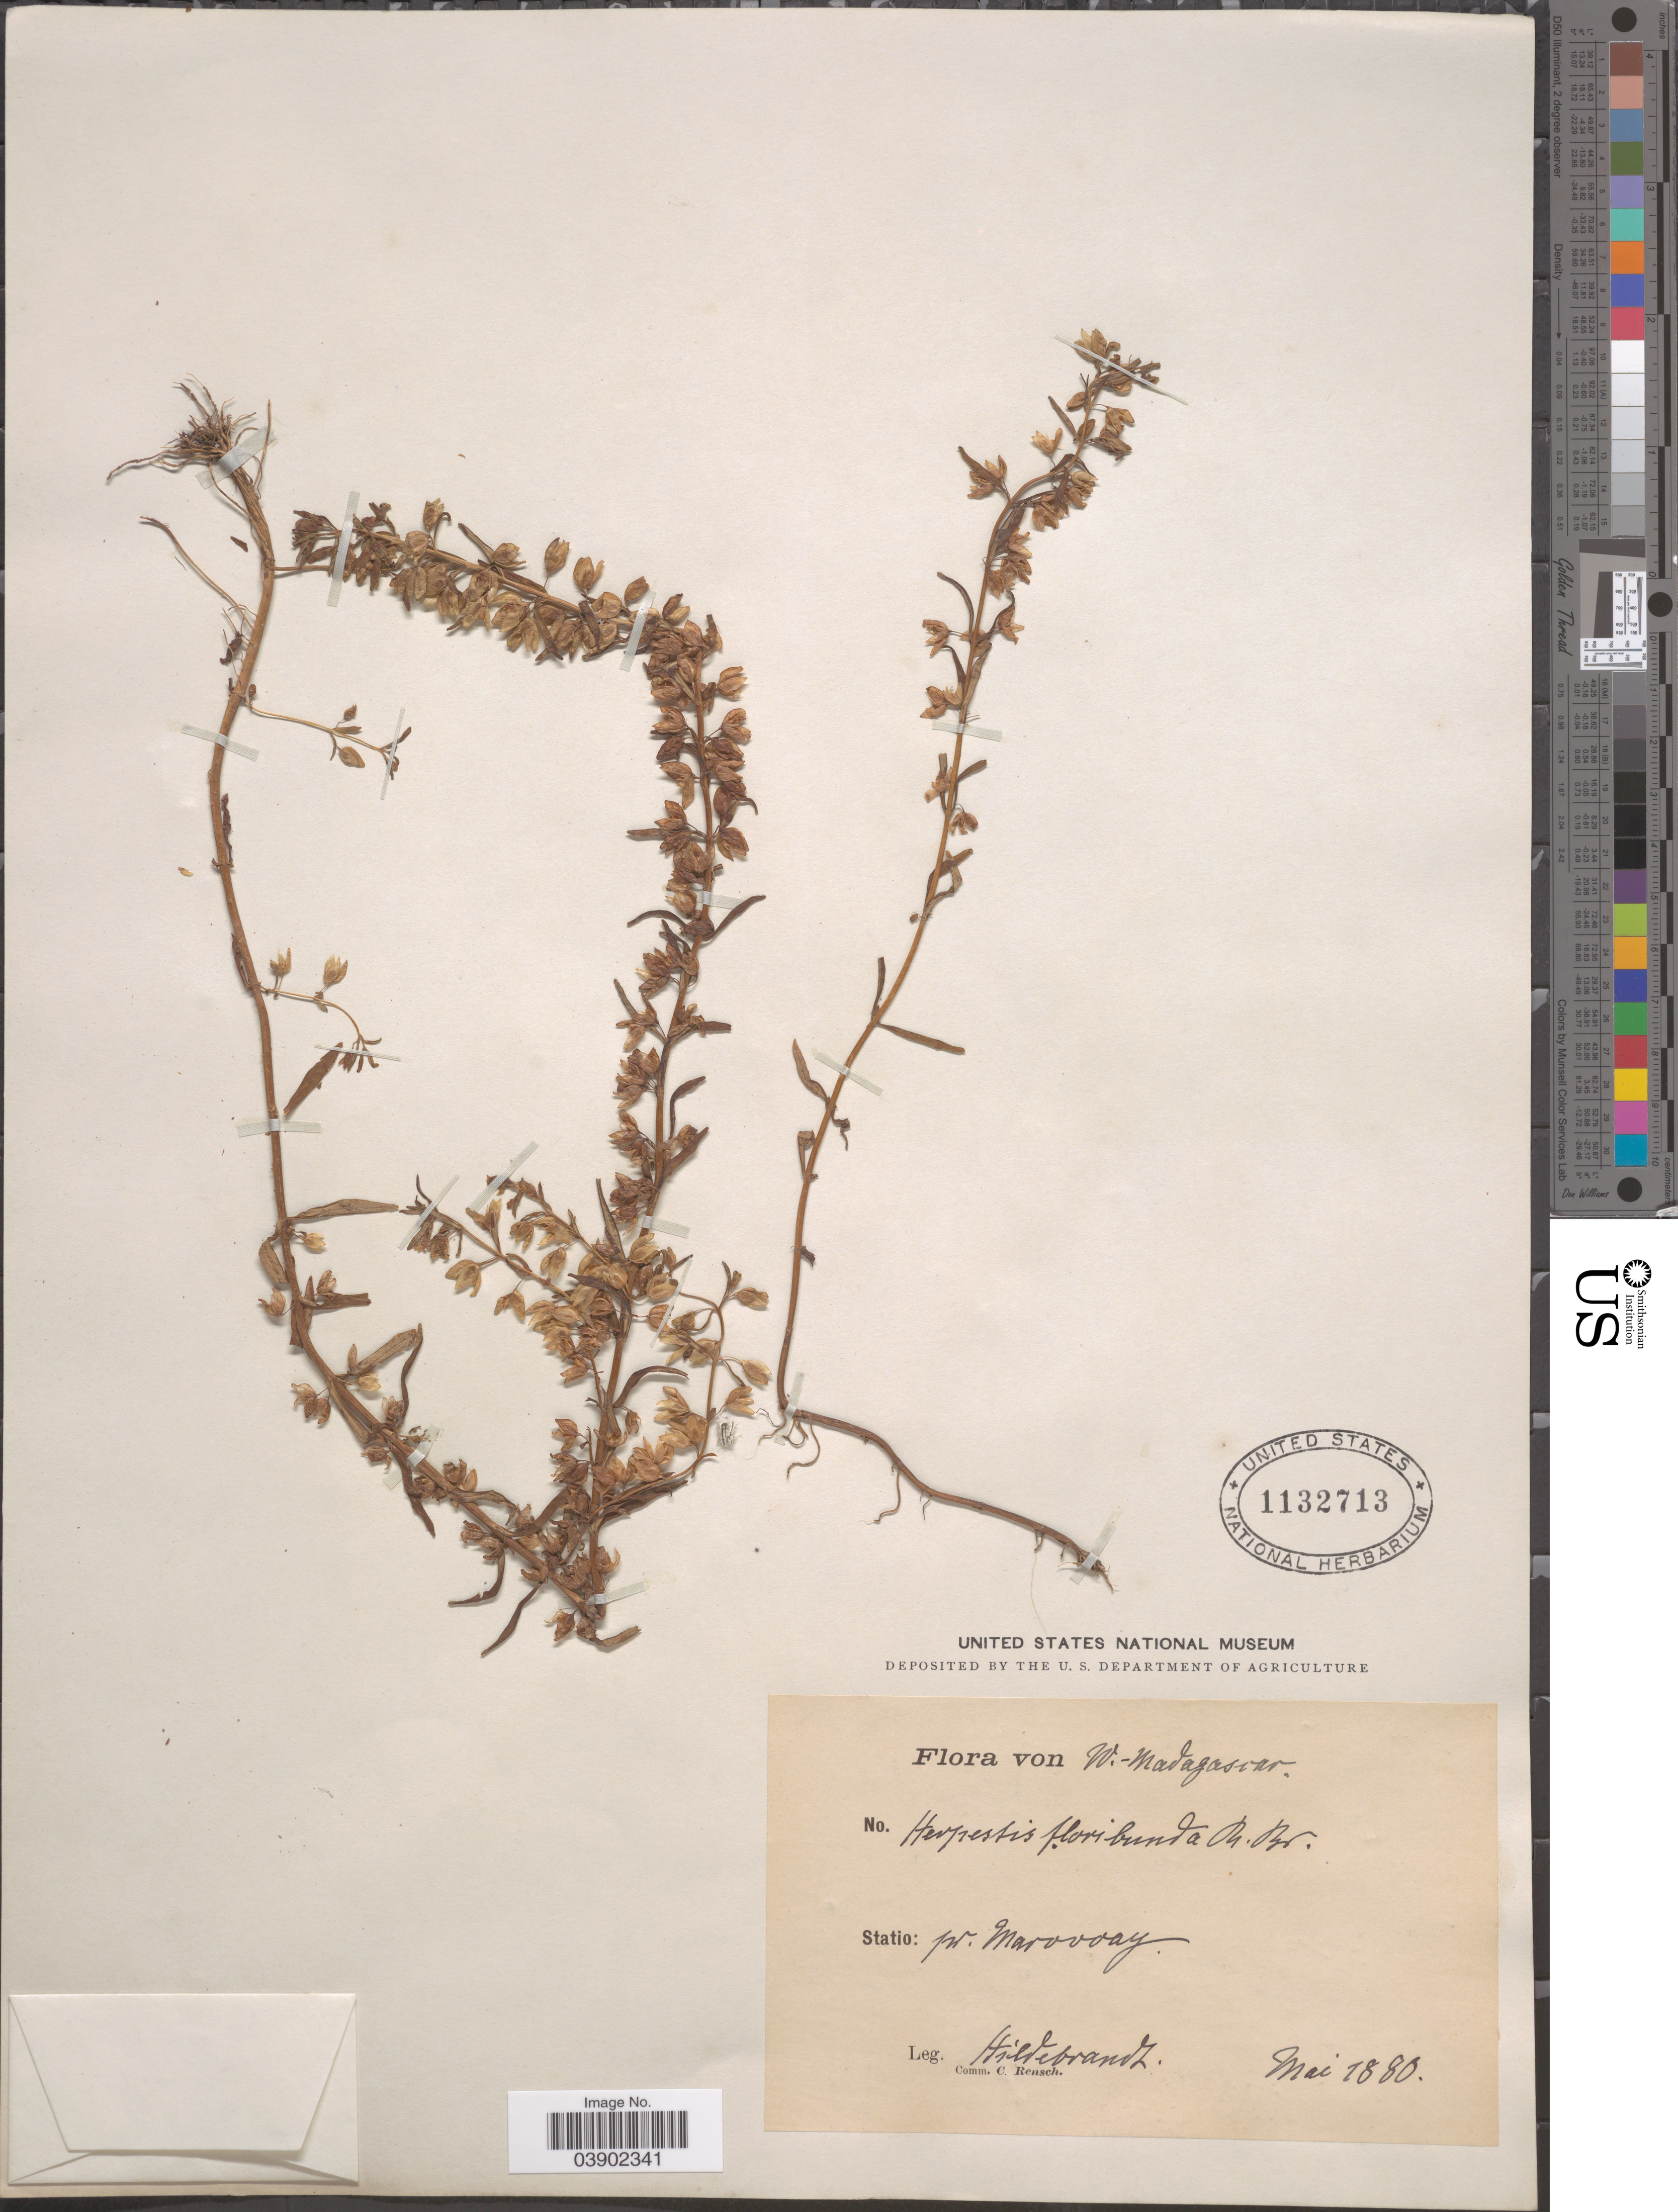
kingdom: Plantae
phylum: Tracheophyta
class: Magnoliopsida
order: Lamiales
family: Plantaginaceae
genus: Bacopa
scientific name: Bacopa floribunda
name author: (R. Br.) Wettst.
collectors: J. Hildebrandt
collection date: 1880-05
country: Madagascar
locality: W. Madagascar. Statio: pr. Marovvay.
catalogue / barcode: US 1132713